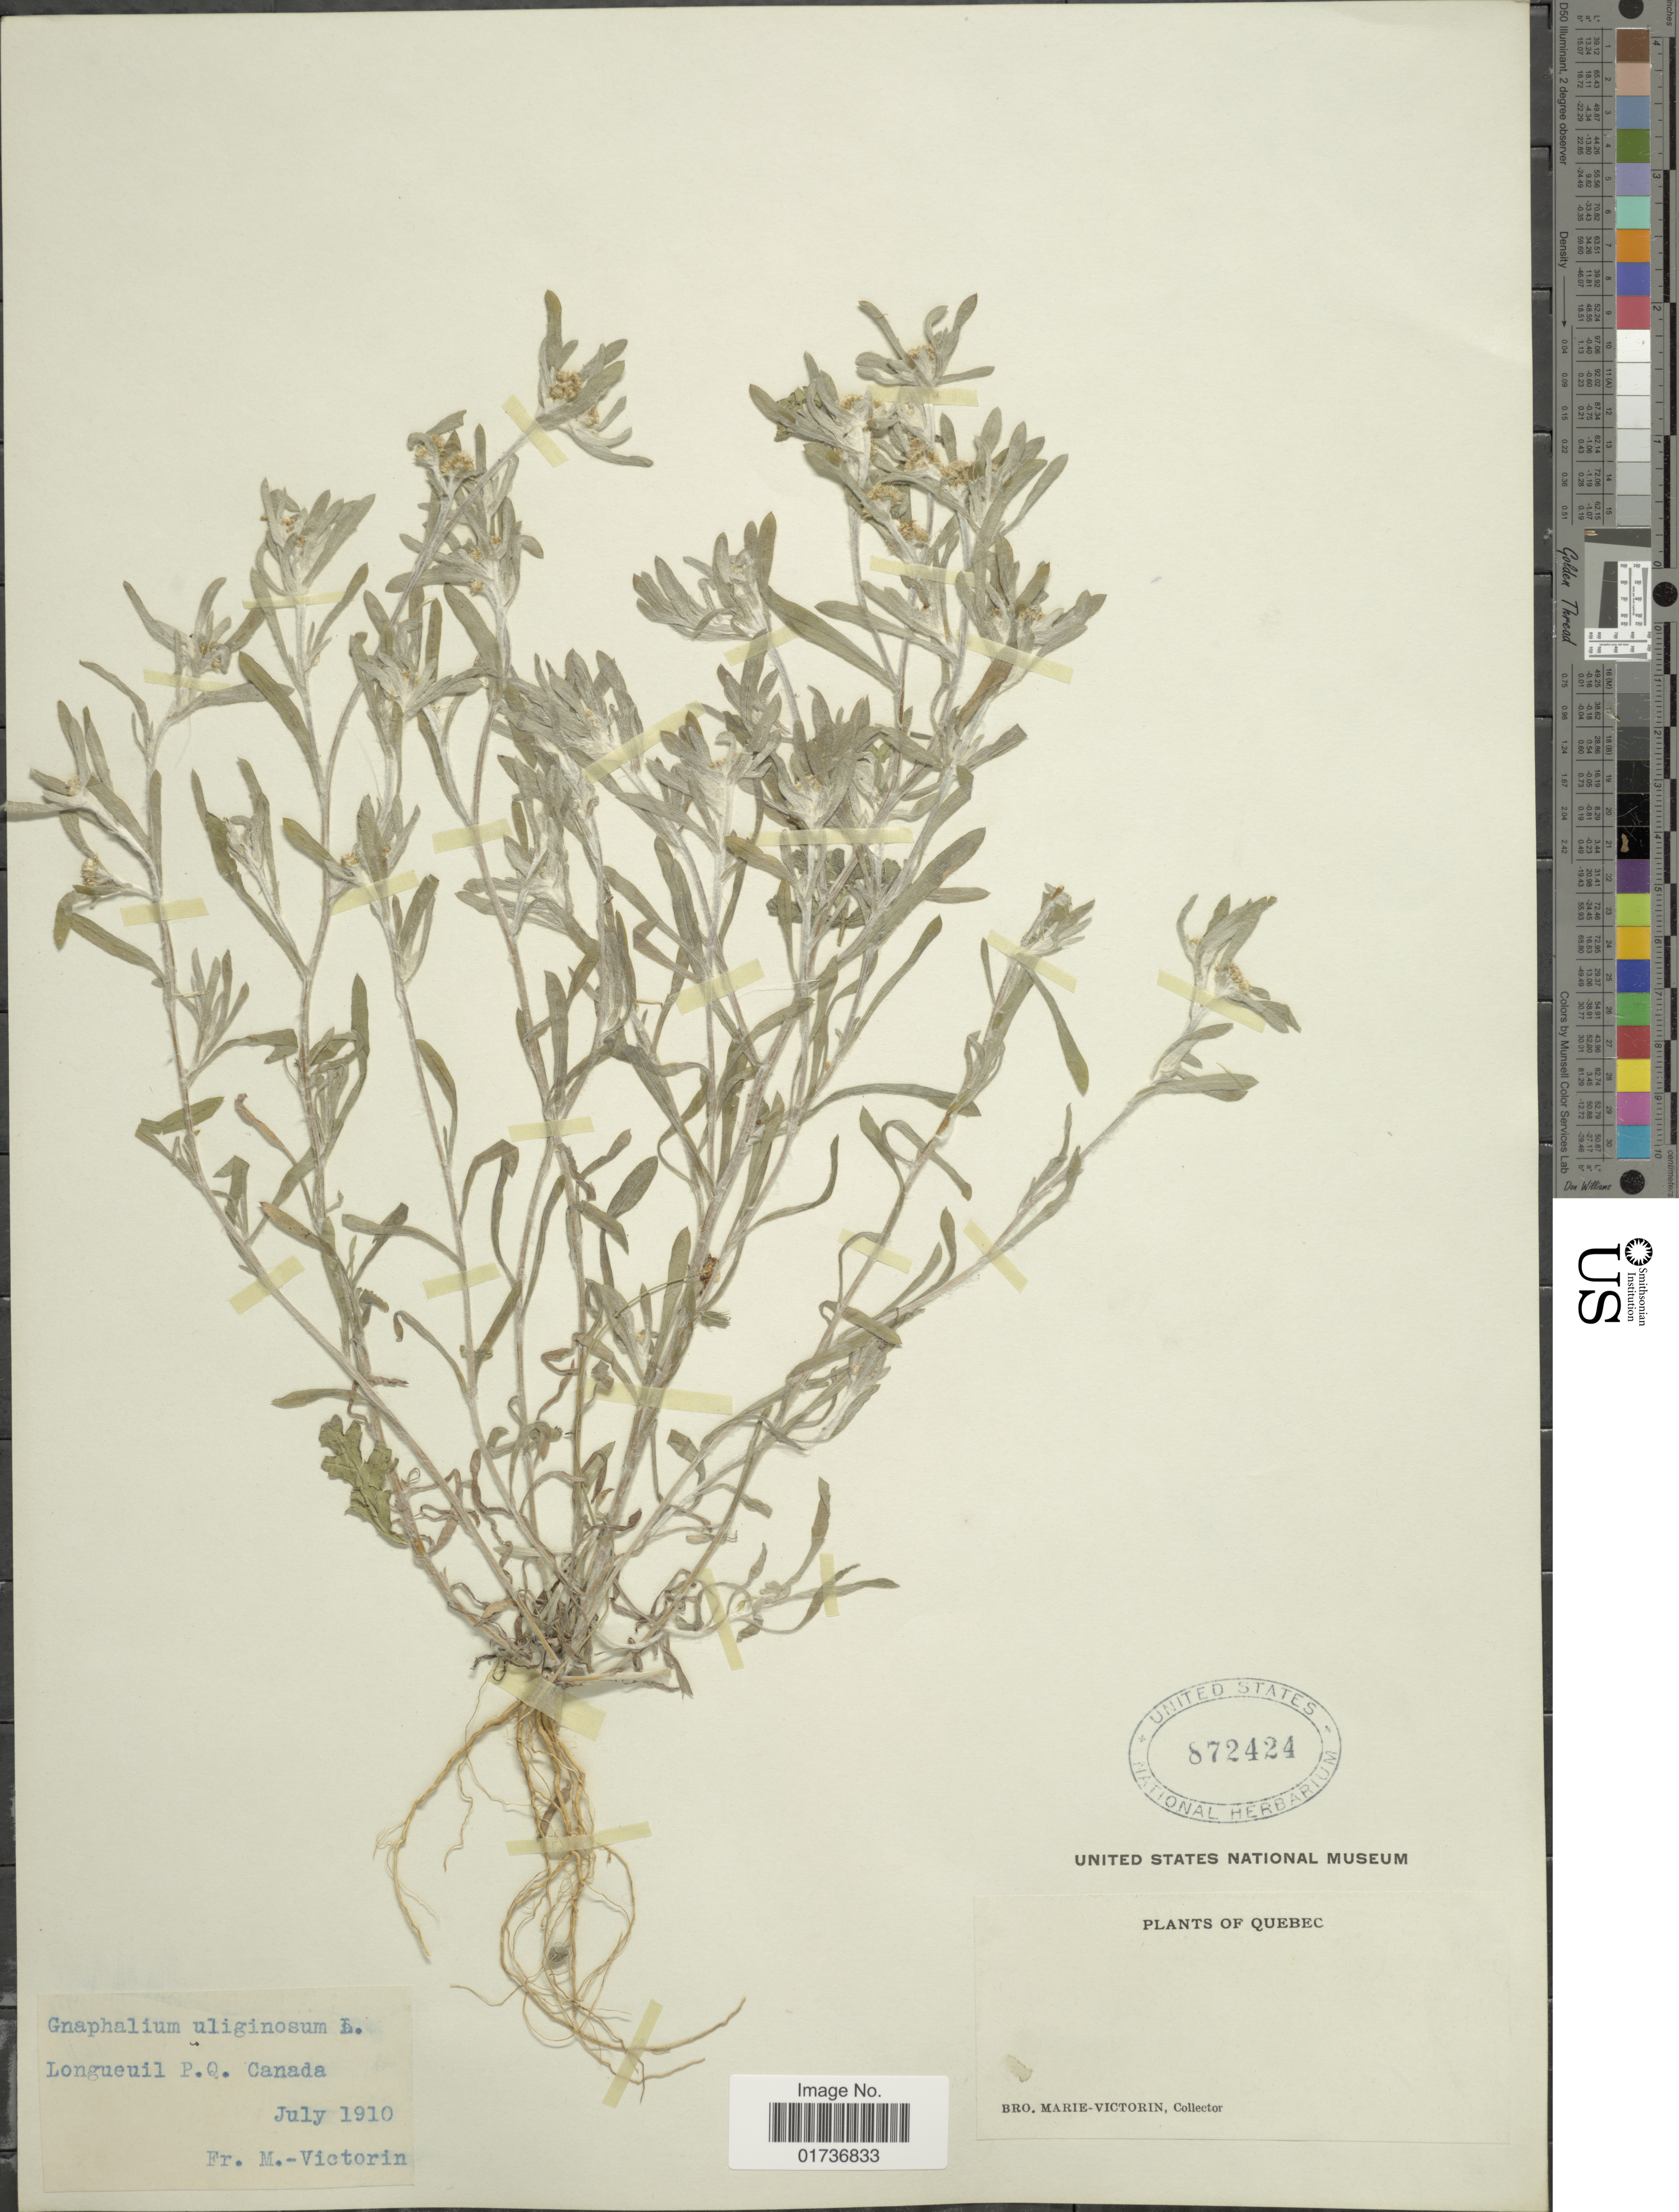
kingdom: Plantae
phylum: Tracheophyta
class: Magnoliopsida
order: Asterales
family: Asteraceae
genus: Gnaphalium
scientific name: Gnaphalium uliginosum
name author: L.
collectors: Fr. Marie-Victorin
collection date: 1910-07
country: Canada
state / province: Quebec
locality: Longueuil P.Q.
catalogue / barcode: US 872424